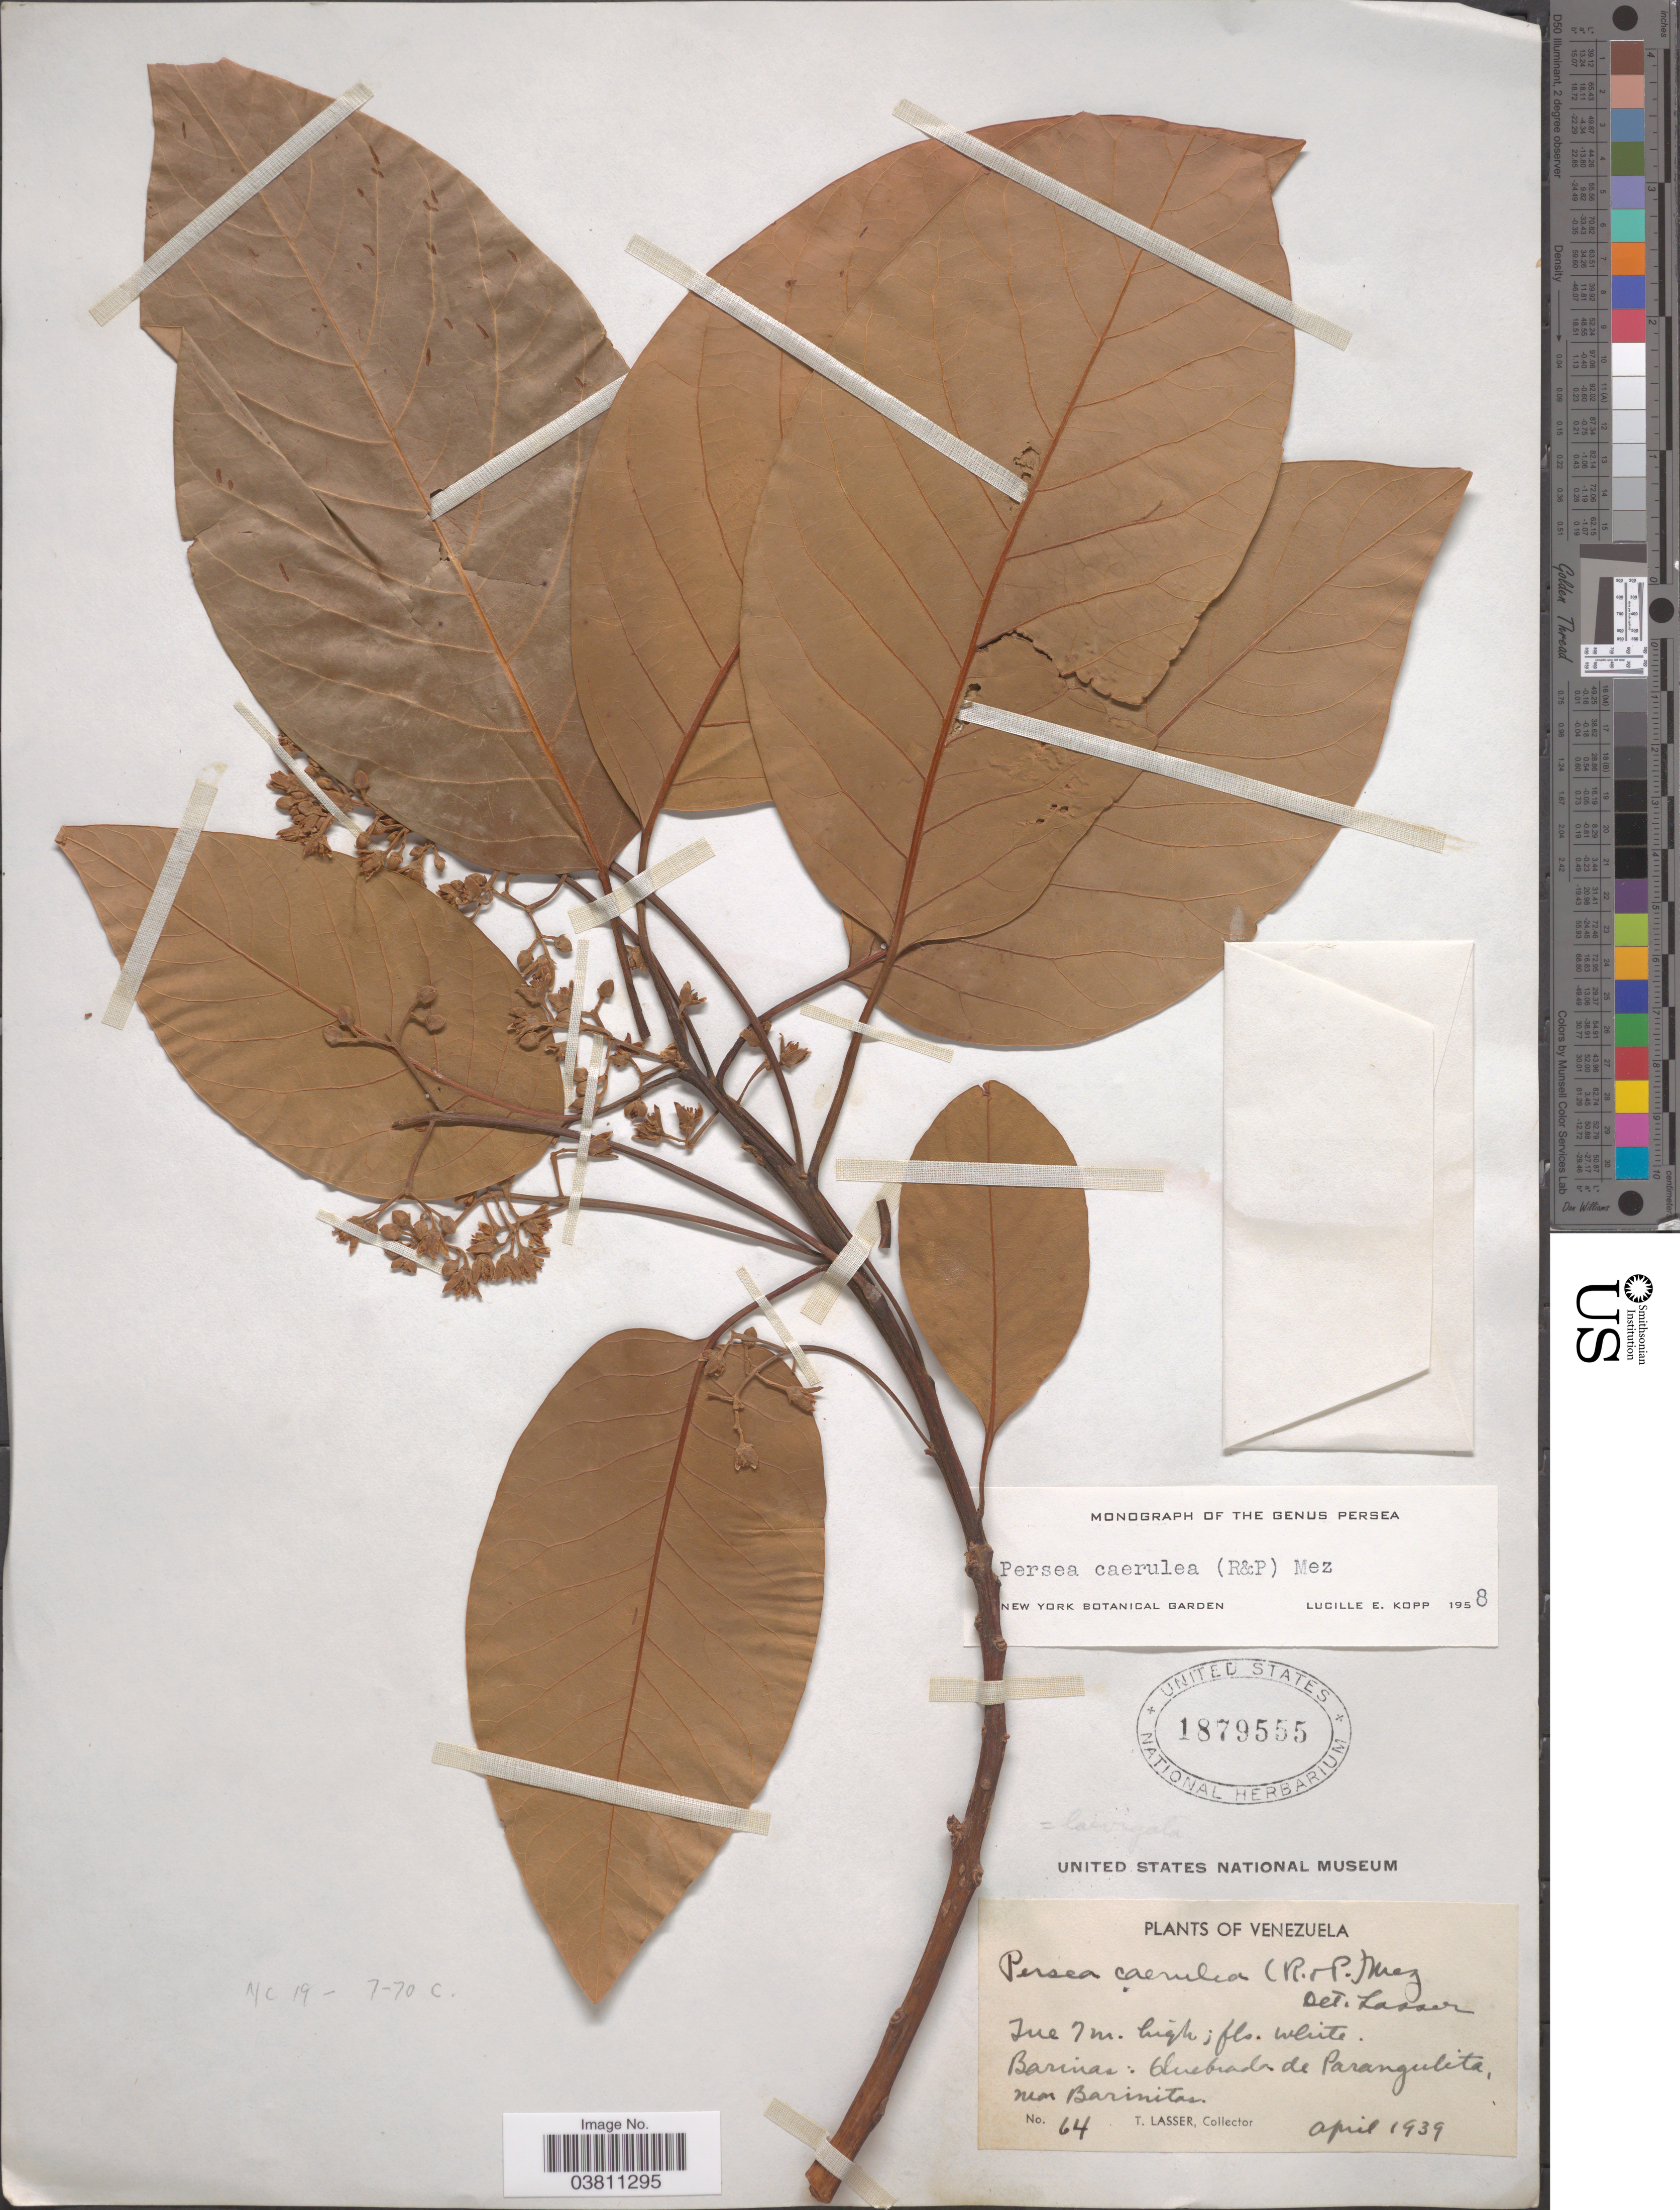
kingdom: Plantae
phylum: Tracheophyta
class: Magnoliopsida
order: Laurales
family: Lauraceae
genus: Persea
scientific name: Persea caerulea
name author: (Ruiz & Pav.) Mez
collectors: T. Lasser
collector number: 64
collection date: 1939-04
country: Venezuela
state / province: Barinas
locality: Quebrada de Parangulita, near Barinitas.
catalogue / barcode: US 1879555